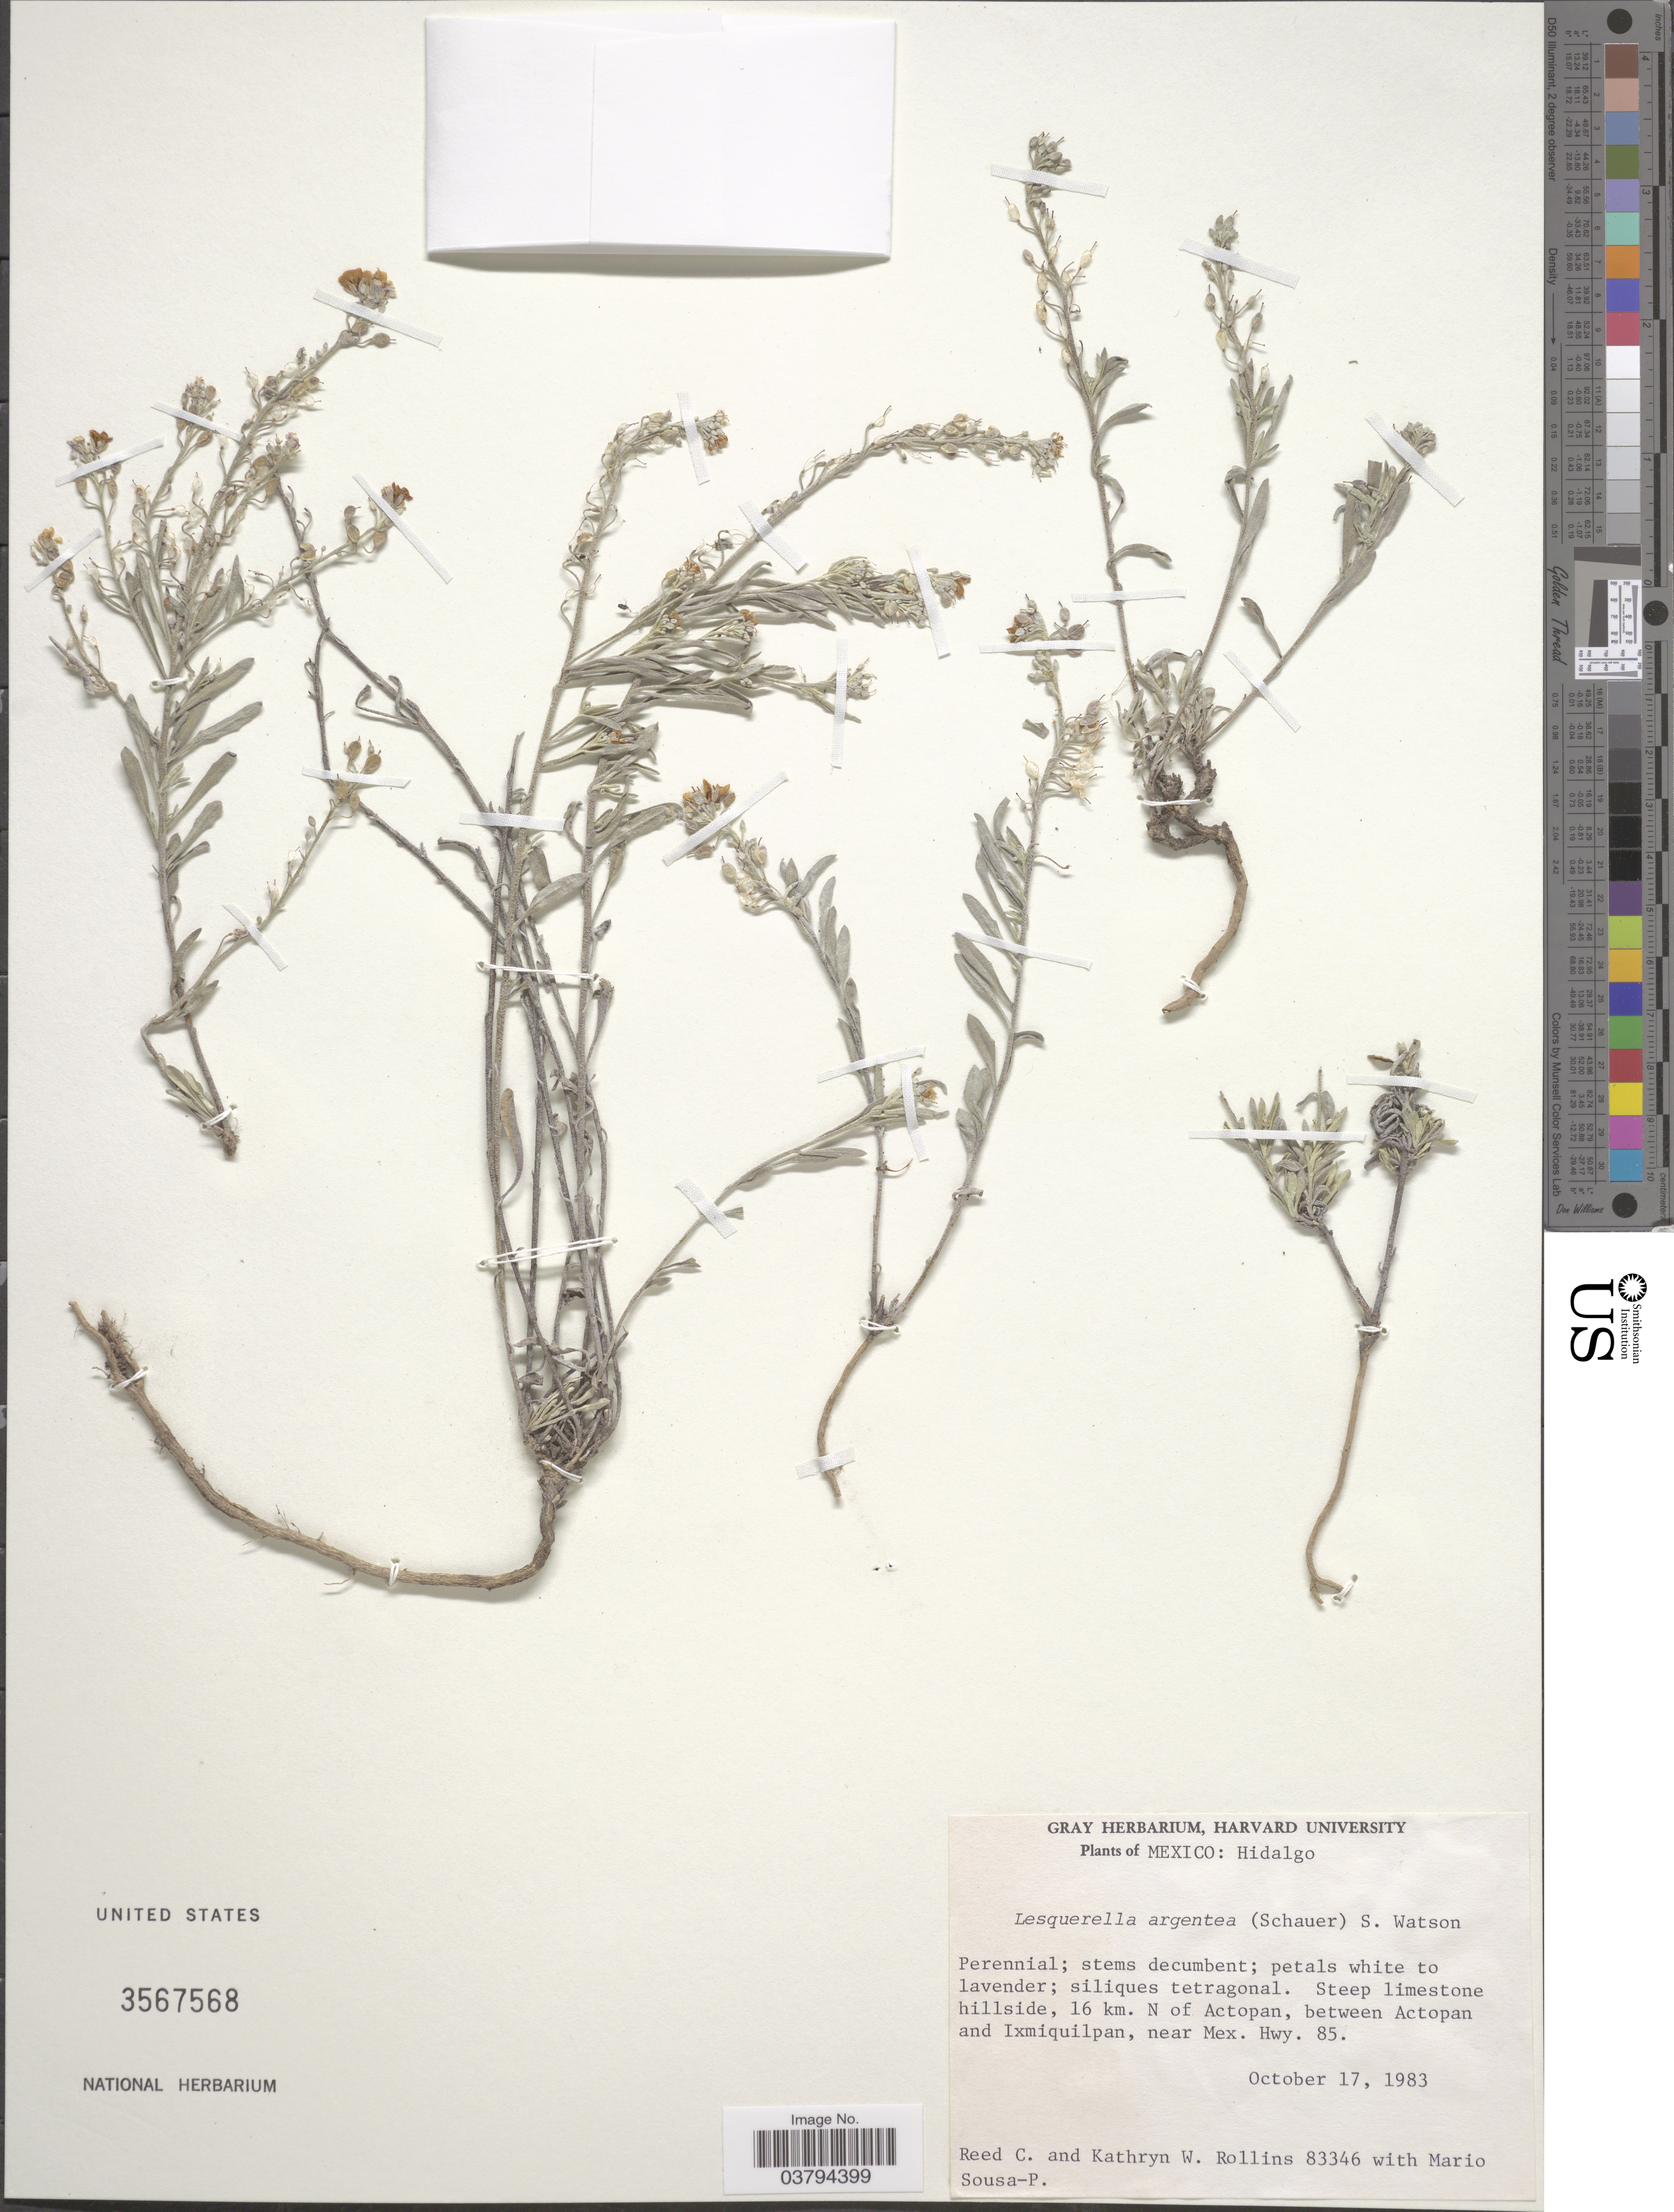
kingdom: Plantae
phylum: Tracheophyta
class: Magnoliopsida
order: Brassicales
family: Brassicaceae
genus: Lesquerella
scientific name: Lesquerella schaueriana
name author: (Kuntze) Payson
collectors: R. C. Rollins, K. W. Rollins & M. Sousa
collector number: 83346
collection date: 1983-10-17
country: Georgia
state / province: Shida Kartli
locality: Hidalgo. Steep limestone hillside, 16 km. N of Actopan, between Actopan and Ixmiquilpan, near Mex. Hwy. 85.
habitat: steep limestone hillside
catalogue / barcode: US 3567568